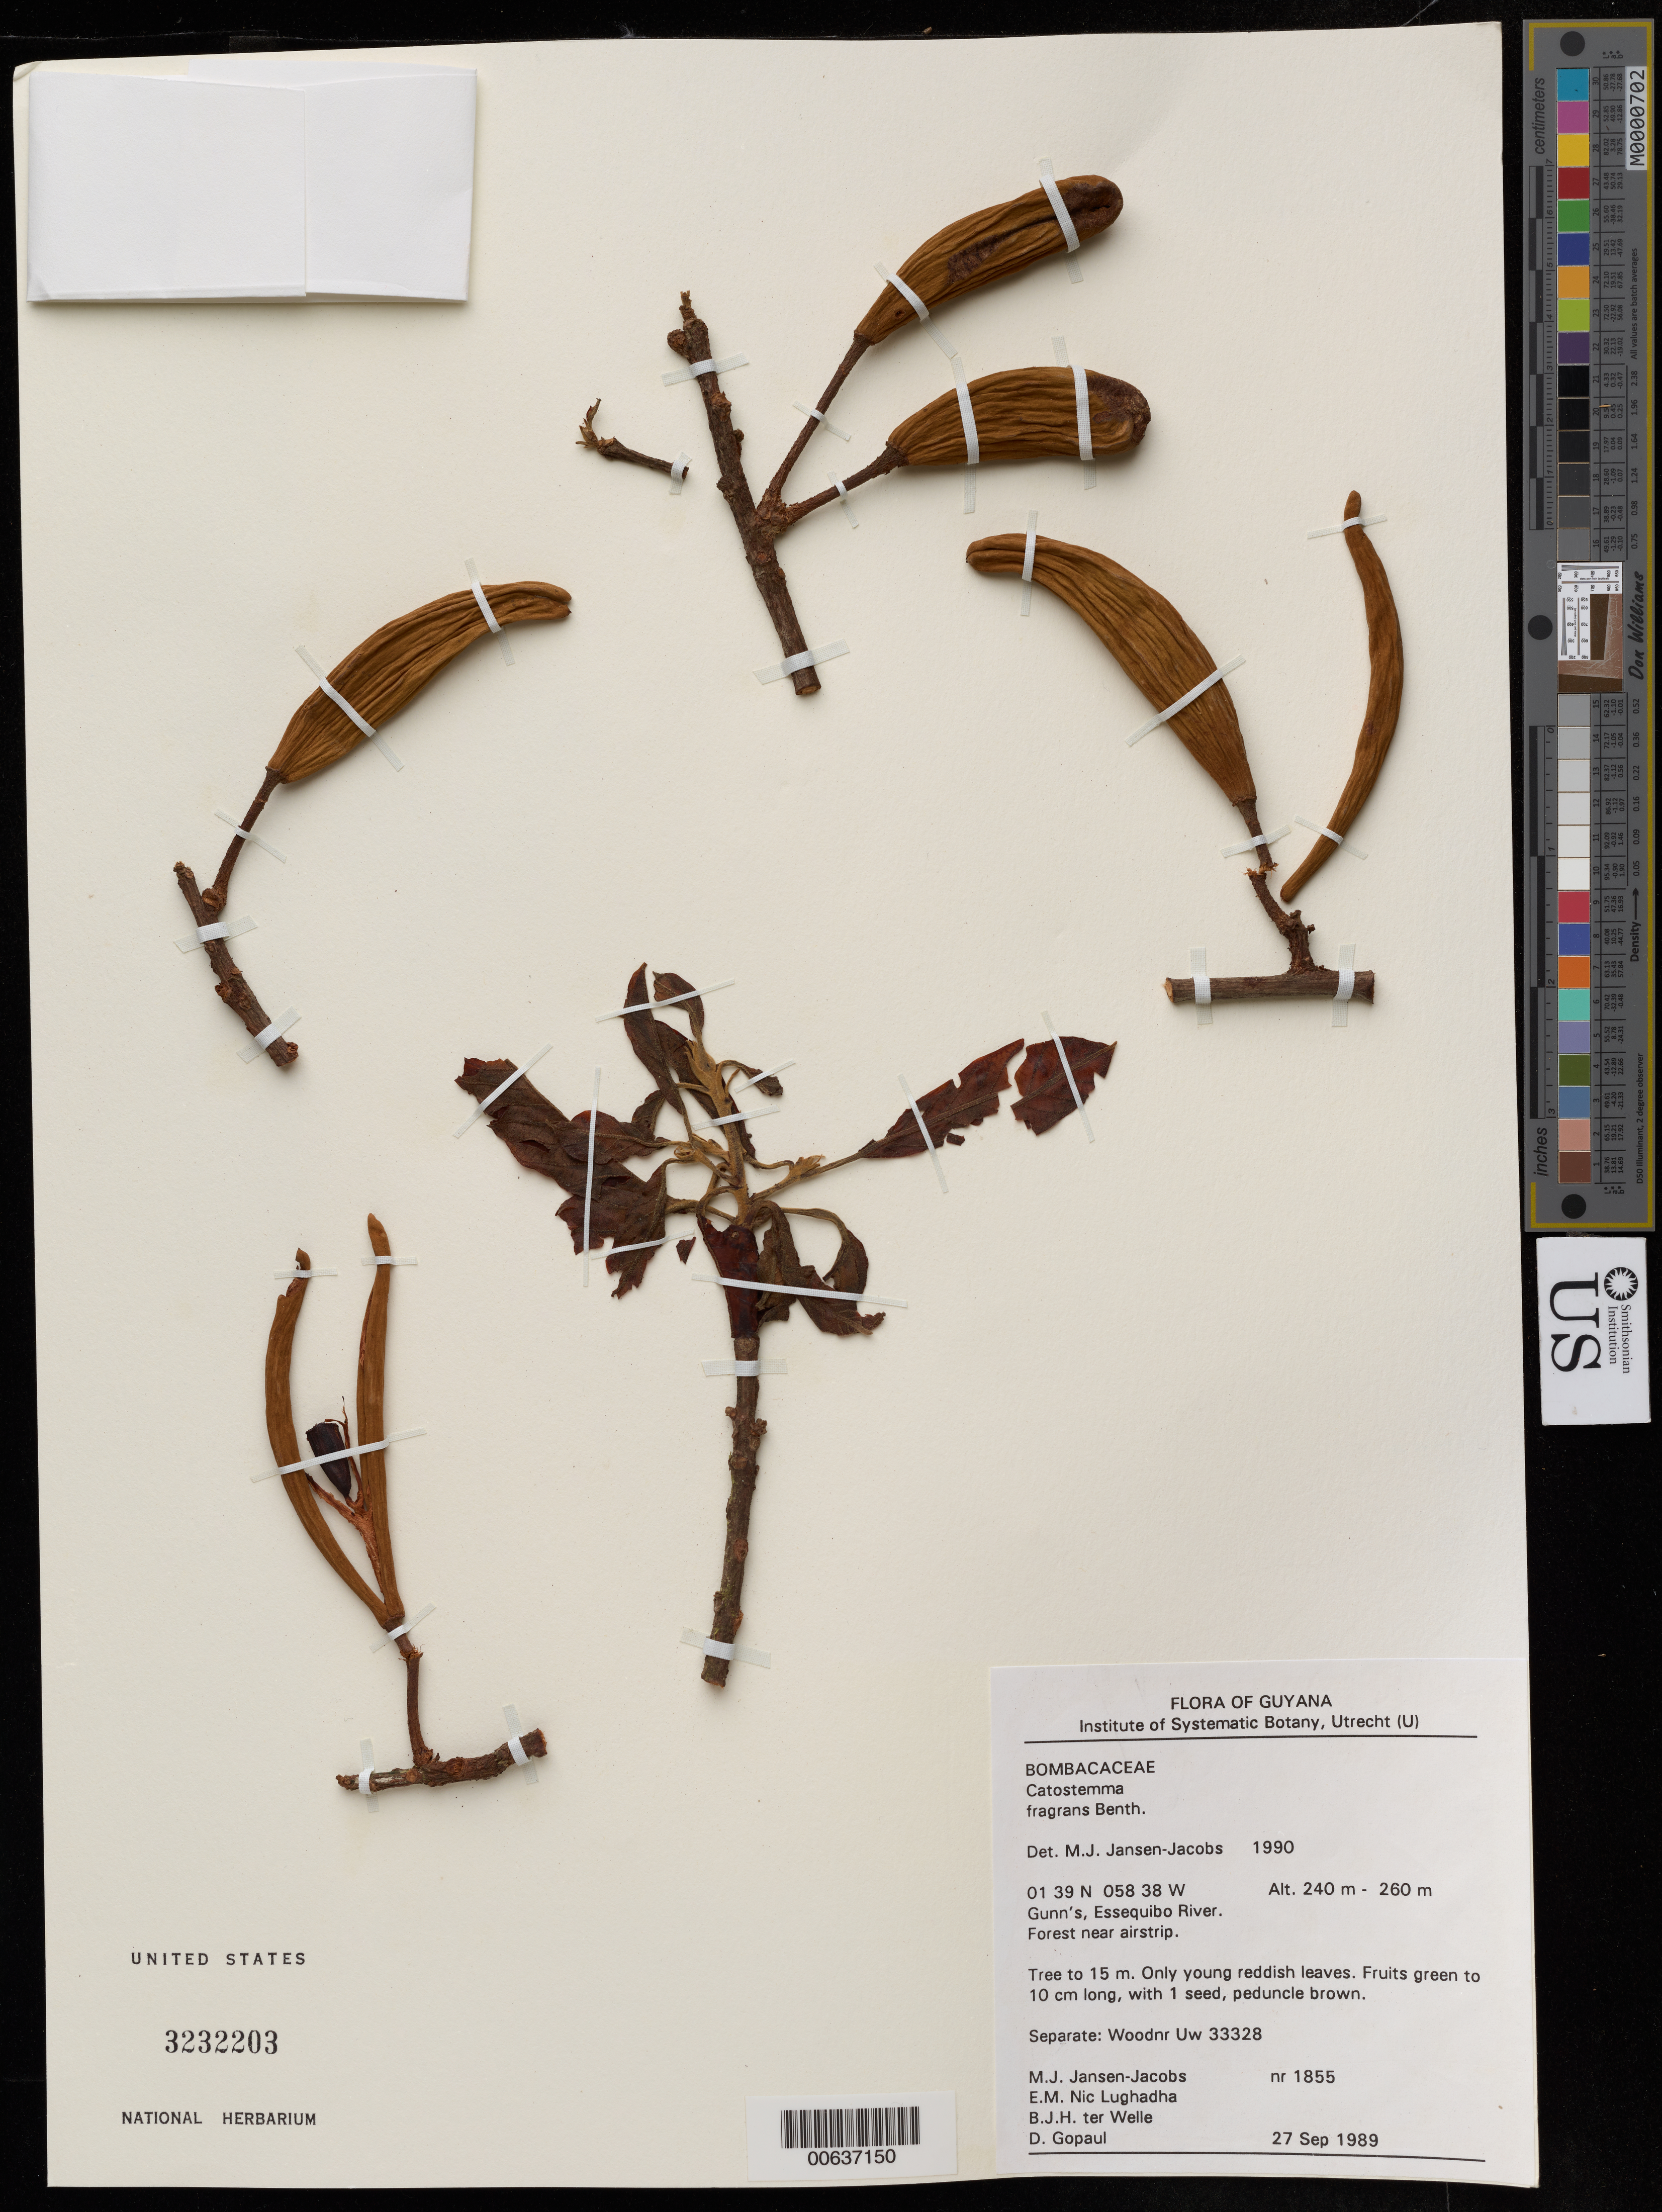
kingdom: Plantae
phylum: Tracheophyta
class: Magnoliopsida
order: Malvales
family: Malvaceae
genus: Catostemma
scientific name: Catostemma fragrans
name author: Benth.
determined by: Jansen-Jacobs, M. J., (U), Nationaal Herbarium Nederland, Utrecht University branch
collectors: M. J. Jansen-Jacobs, E. Nic Lughadha, B. Welle & D. Gopaul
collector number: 1855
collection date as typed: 27-Sep-89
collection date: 1989-09-27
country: Guyana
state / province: U. Takutu-U. Essequibo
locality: Gunn's, Essequibo River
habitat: Forest near airstrip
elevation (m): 240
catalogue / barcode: US 3232203